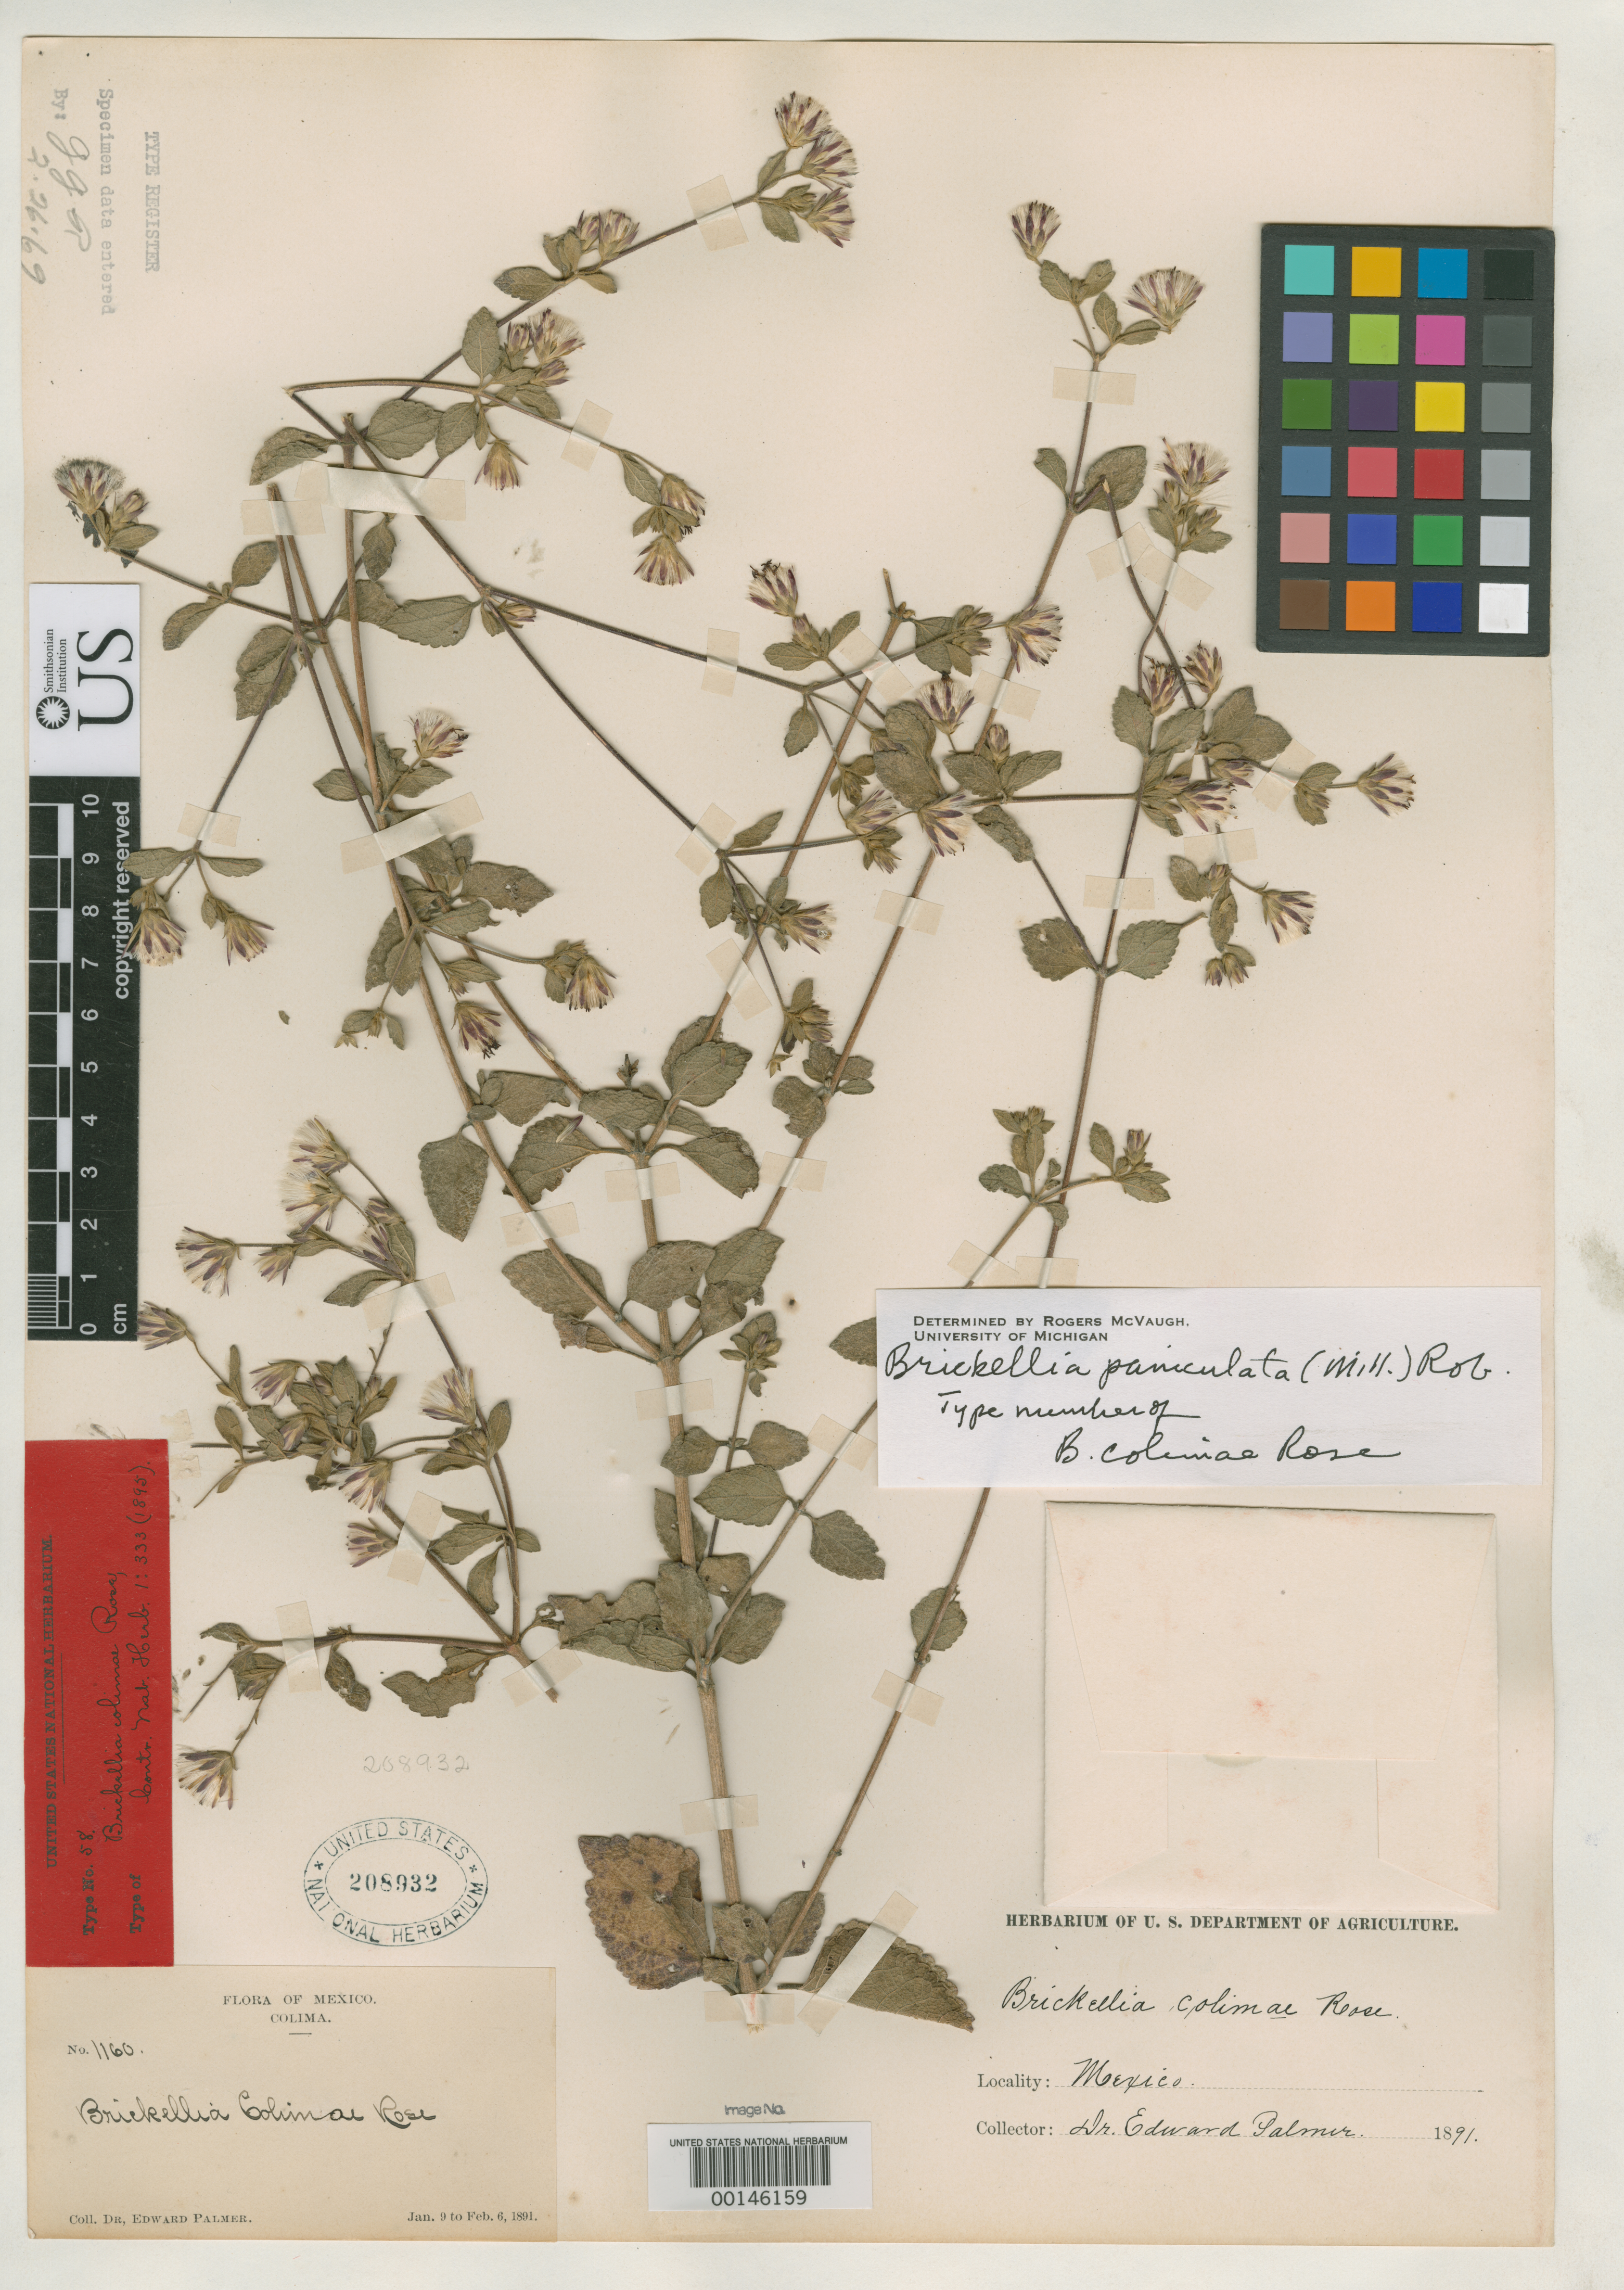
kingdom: Plantae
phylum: Tracheophyta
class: Magnoliopsida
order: Asterales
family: Asteraceae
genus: Brickellia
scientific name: Brickellia colimae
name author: Rose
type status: Isotype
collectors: E. Palmer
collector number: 1160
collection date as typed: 09 Jan 1891 to 06 Feb 1891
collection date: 1891-01-09/1891-02-06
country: Mexico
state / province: Colima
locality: Colima.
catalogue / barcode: US 208932